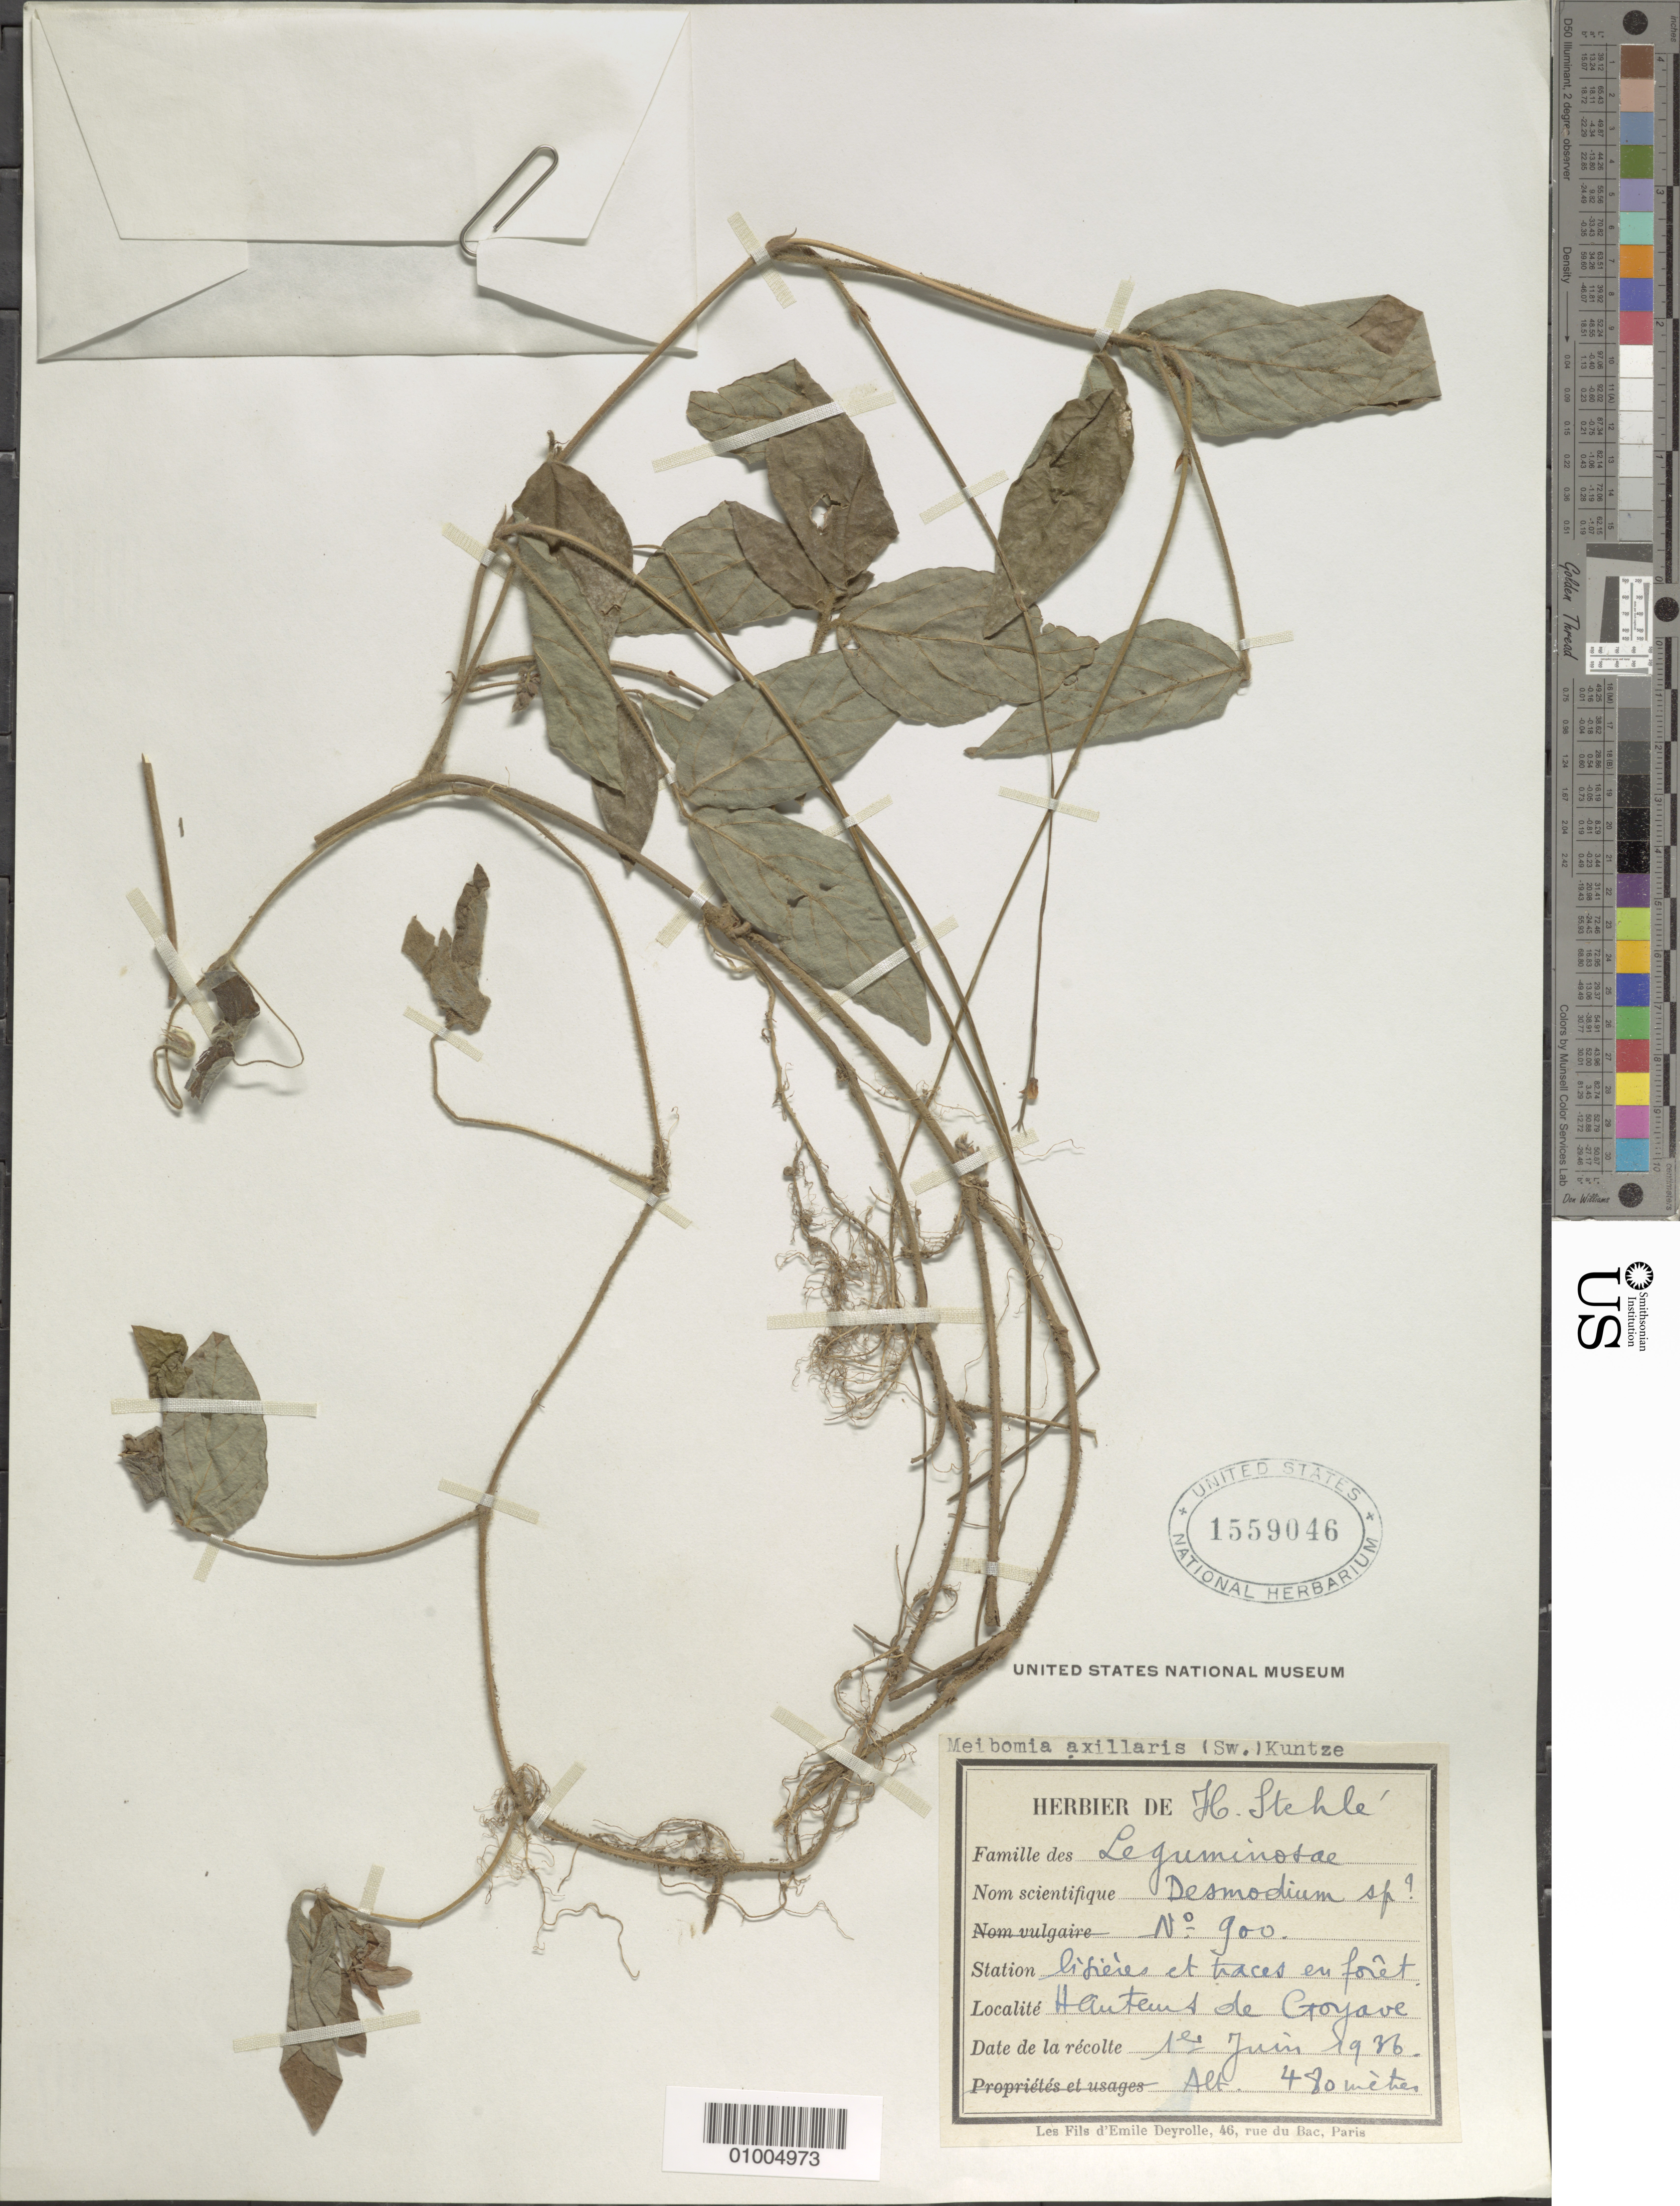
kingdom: Plantae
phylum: Tracheophyta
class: Magnoliopsida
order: Fabales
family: Fabaceae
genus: Desmodium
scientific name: Desmodium axillare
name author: (Sw.) DC.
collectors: H. Stehlé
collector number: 900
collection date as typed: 16 Jul 1936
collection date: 1936-07-16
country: Haiti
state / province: Óuest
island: Île de la Gonâve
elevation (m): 480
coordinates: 0 N, 0 E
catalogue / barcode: US 1559046